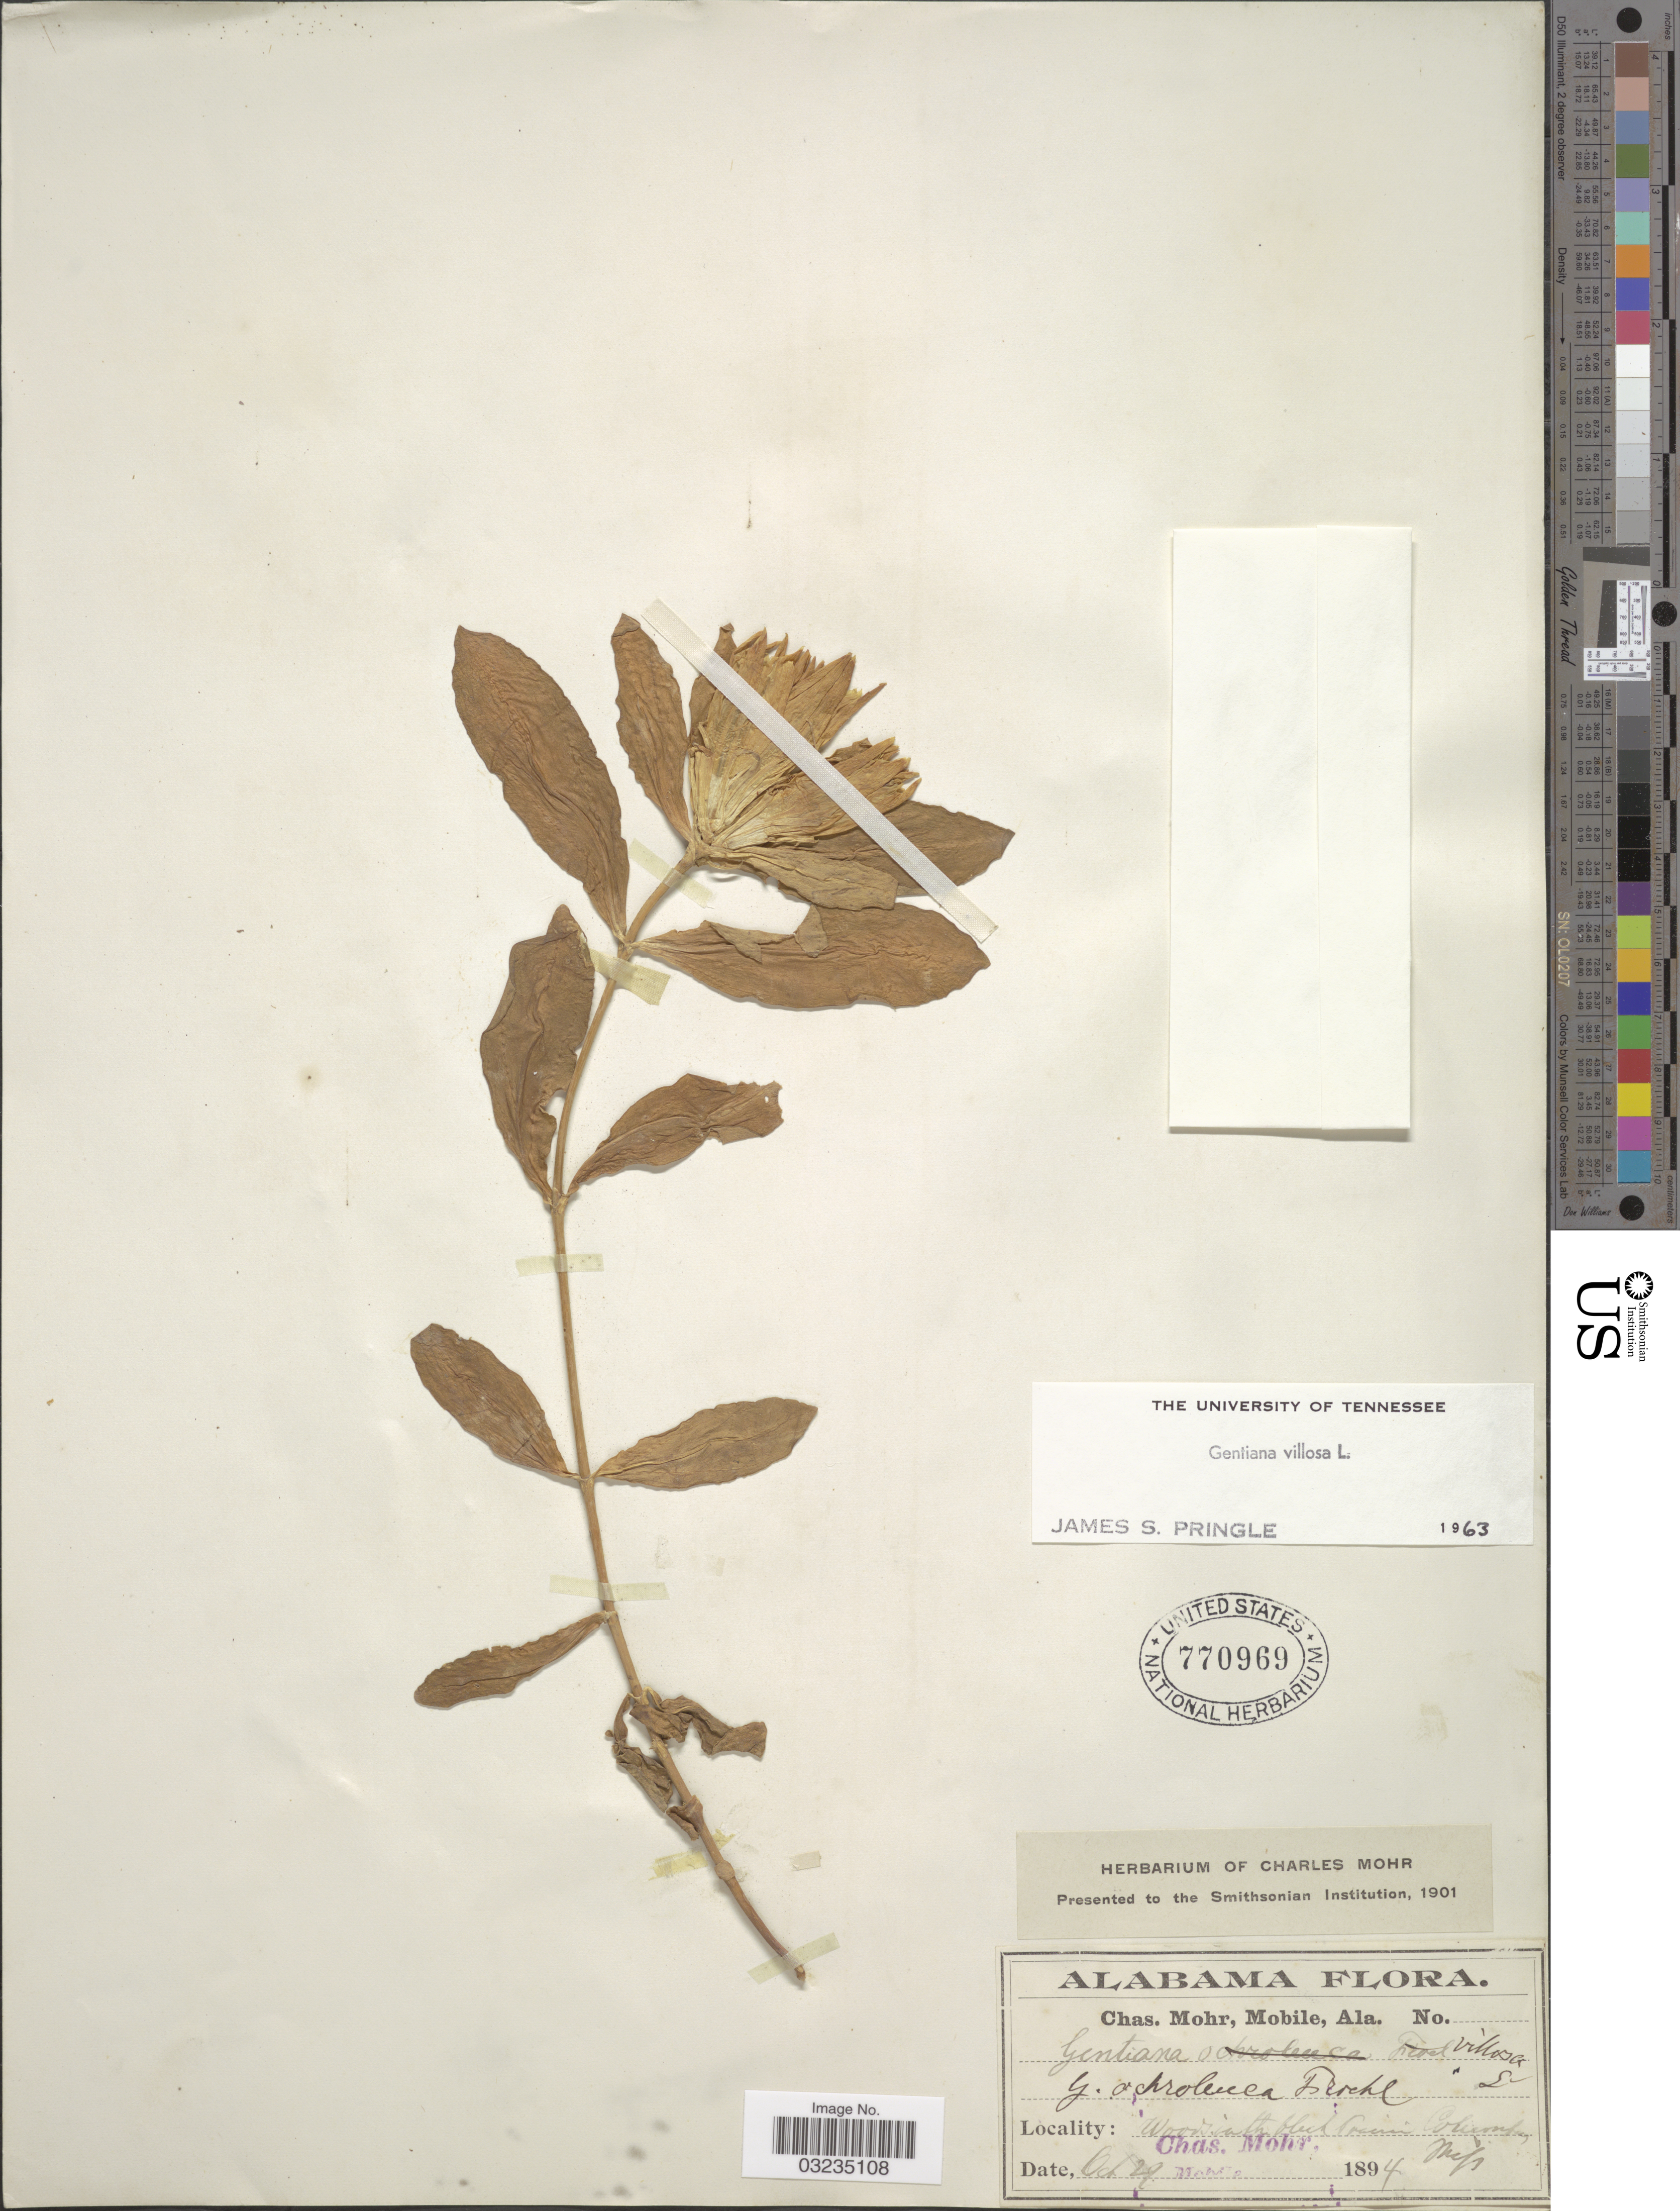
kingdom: Plantae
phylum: Tracheophyta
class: Magnoliopsida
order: Gentianales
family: Gentianaceae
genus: Gentiana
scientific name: Gentiana villosa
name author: L.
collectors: Mohr, C. T. (herbarium)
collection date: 1894-10-29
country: United States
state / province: Alabama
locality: Woods in the black prairie Columbus.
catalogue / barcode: US 770969